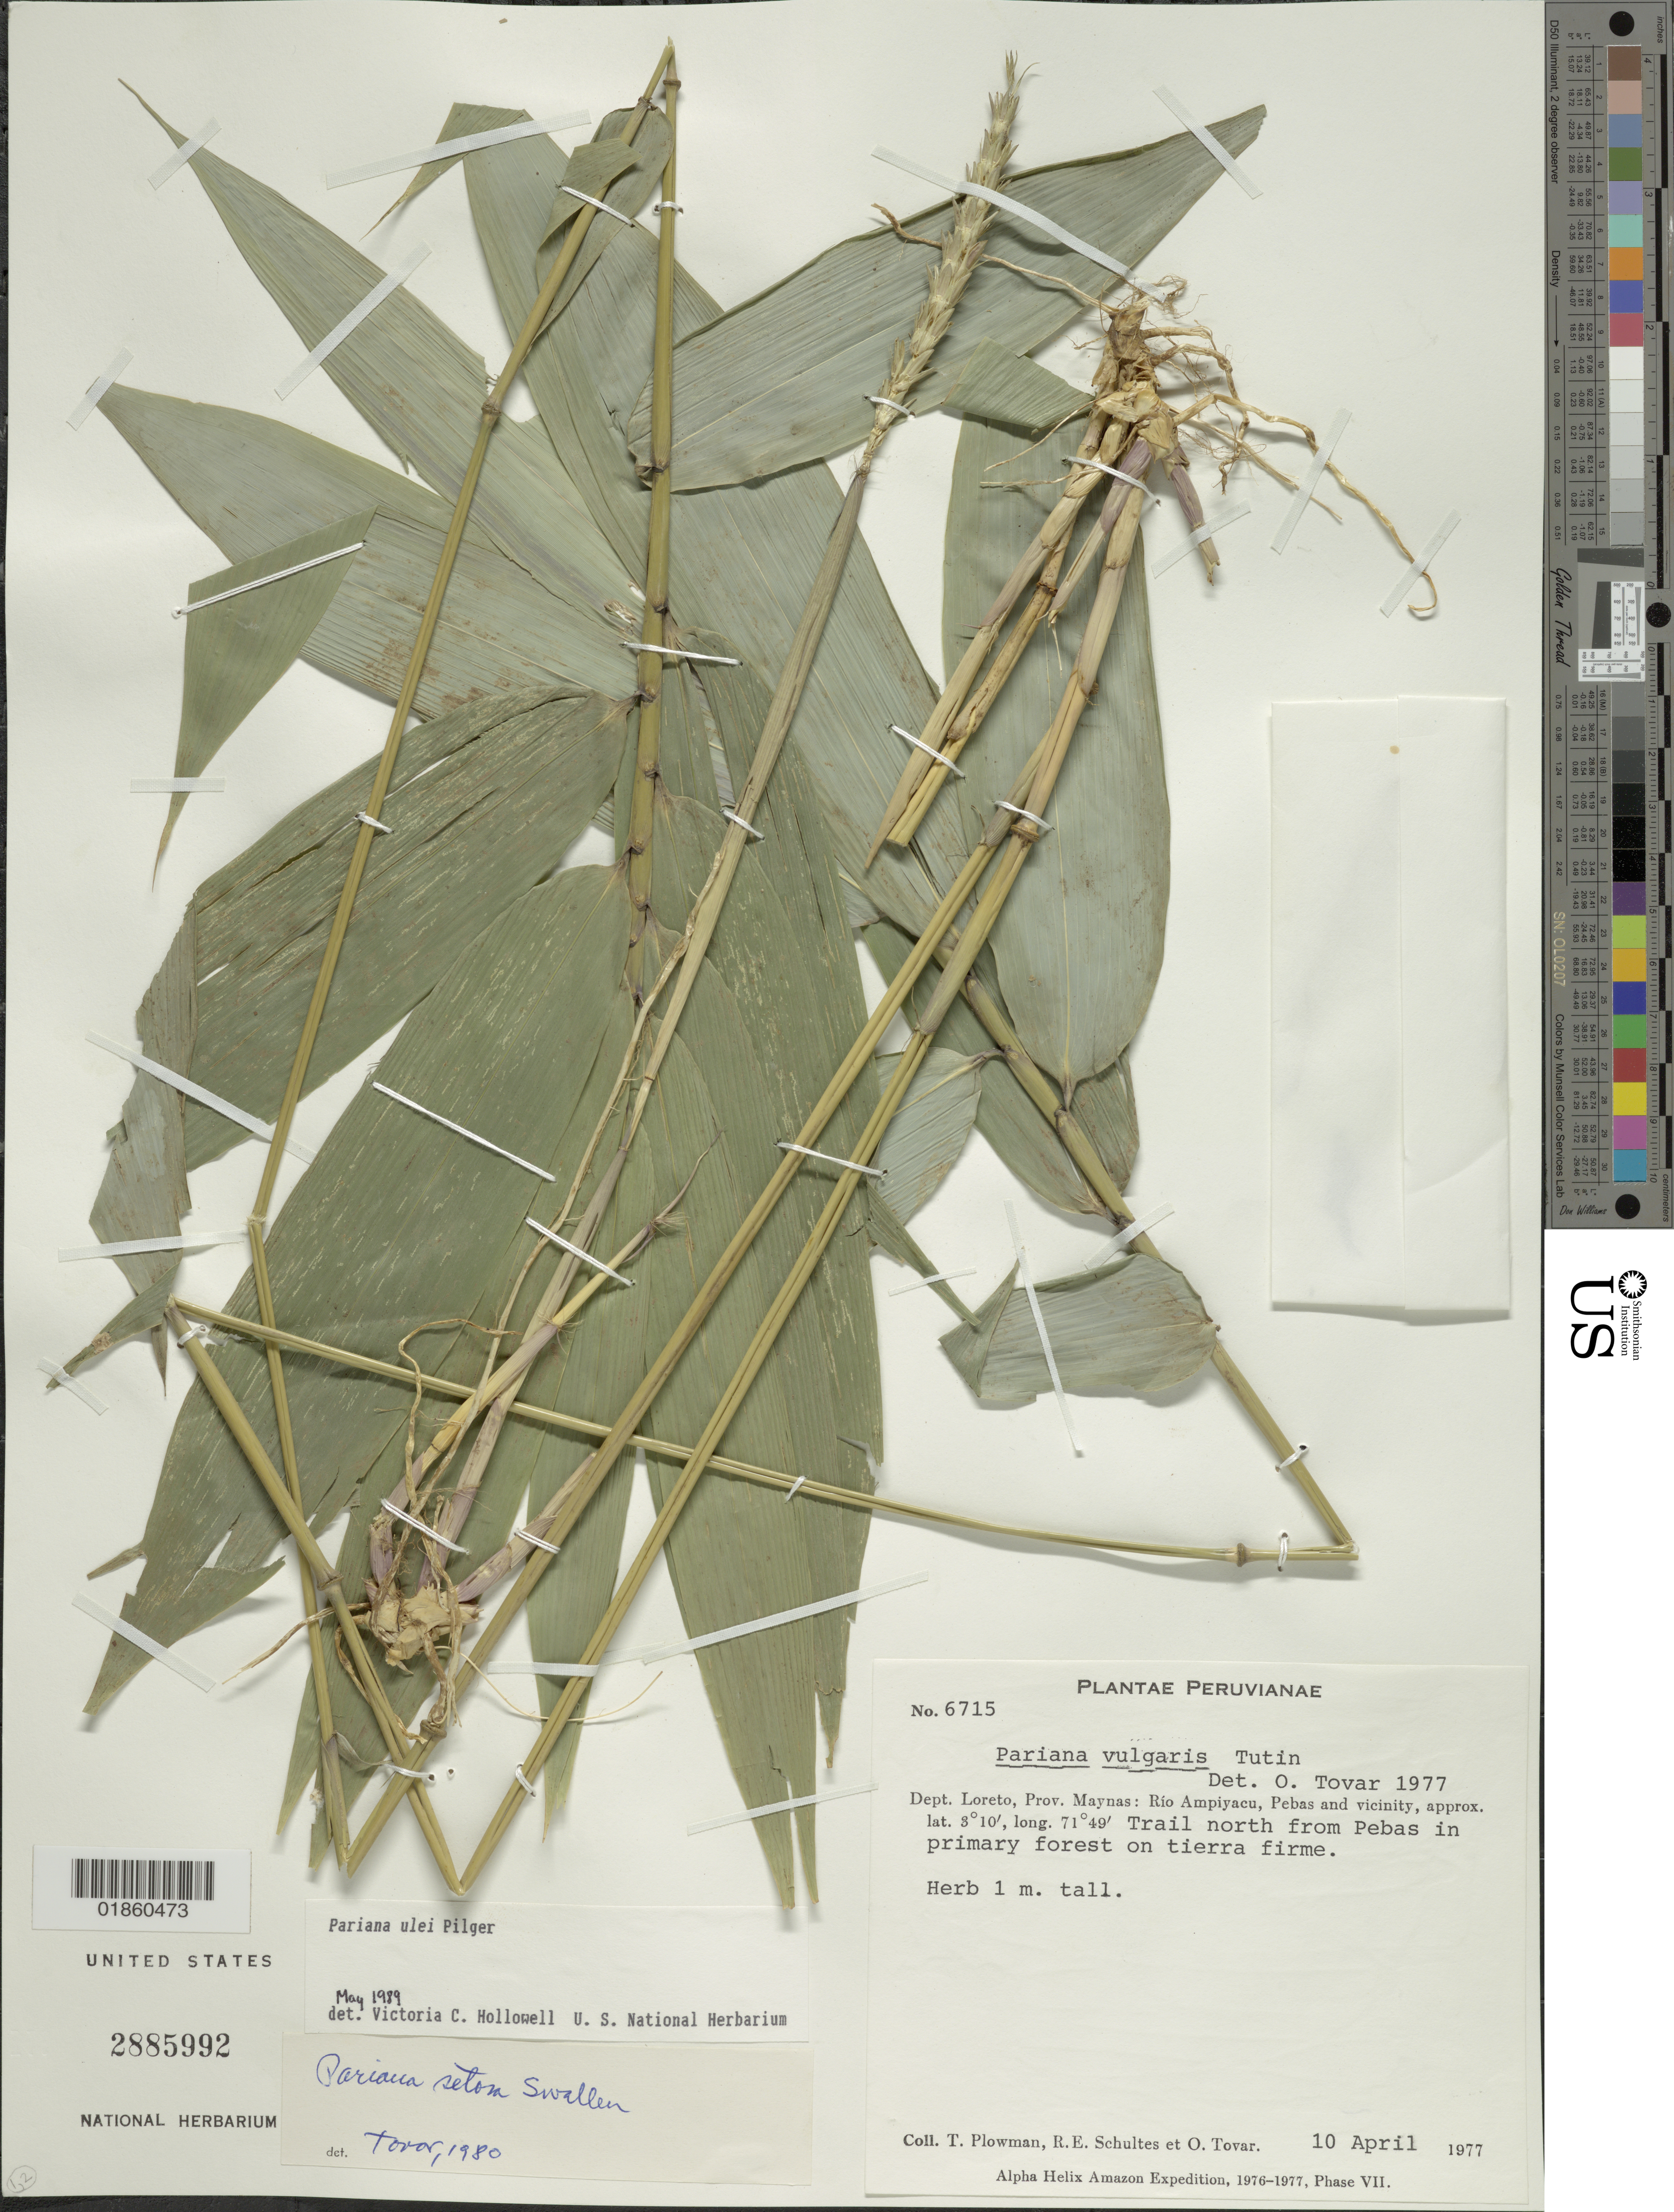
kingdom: Plantae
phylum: Tracheophyta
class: Liliopsida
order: Poales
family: Poaceae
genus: Pariana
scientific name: Pariana ulei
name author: Pilg.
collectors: T. Plowman, R. E. Schultes & O. Tovar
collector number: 6715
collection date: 1977-04-10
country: Peru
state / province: Loreto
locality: Prov. Maynas: Rio Ampiyacu, Pebas and vicinity.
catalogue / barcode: US 2885992